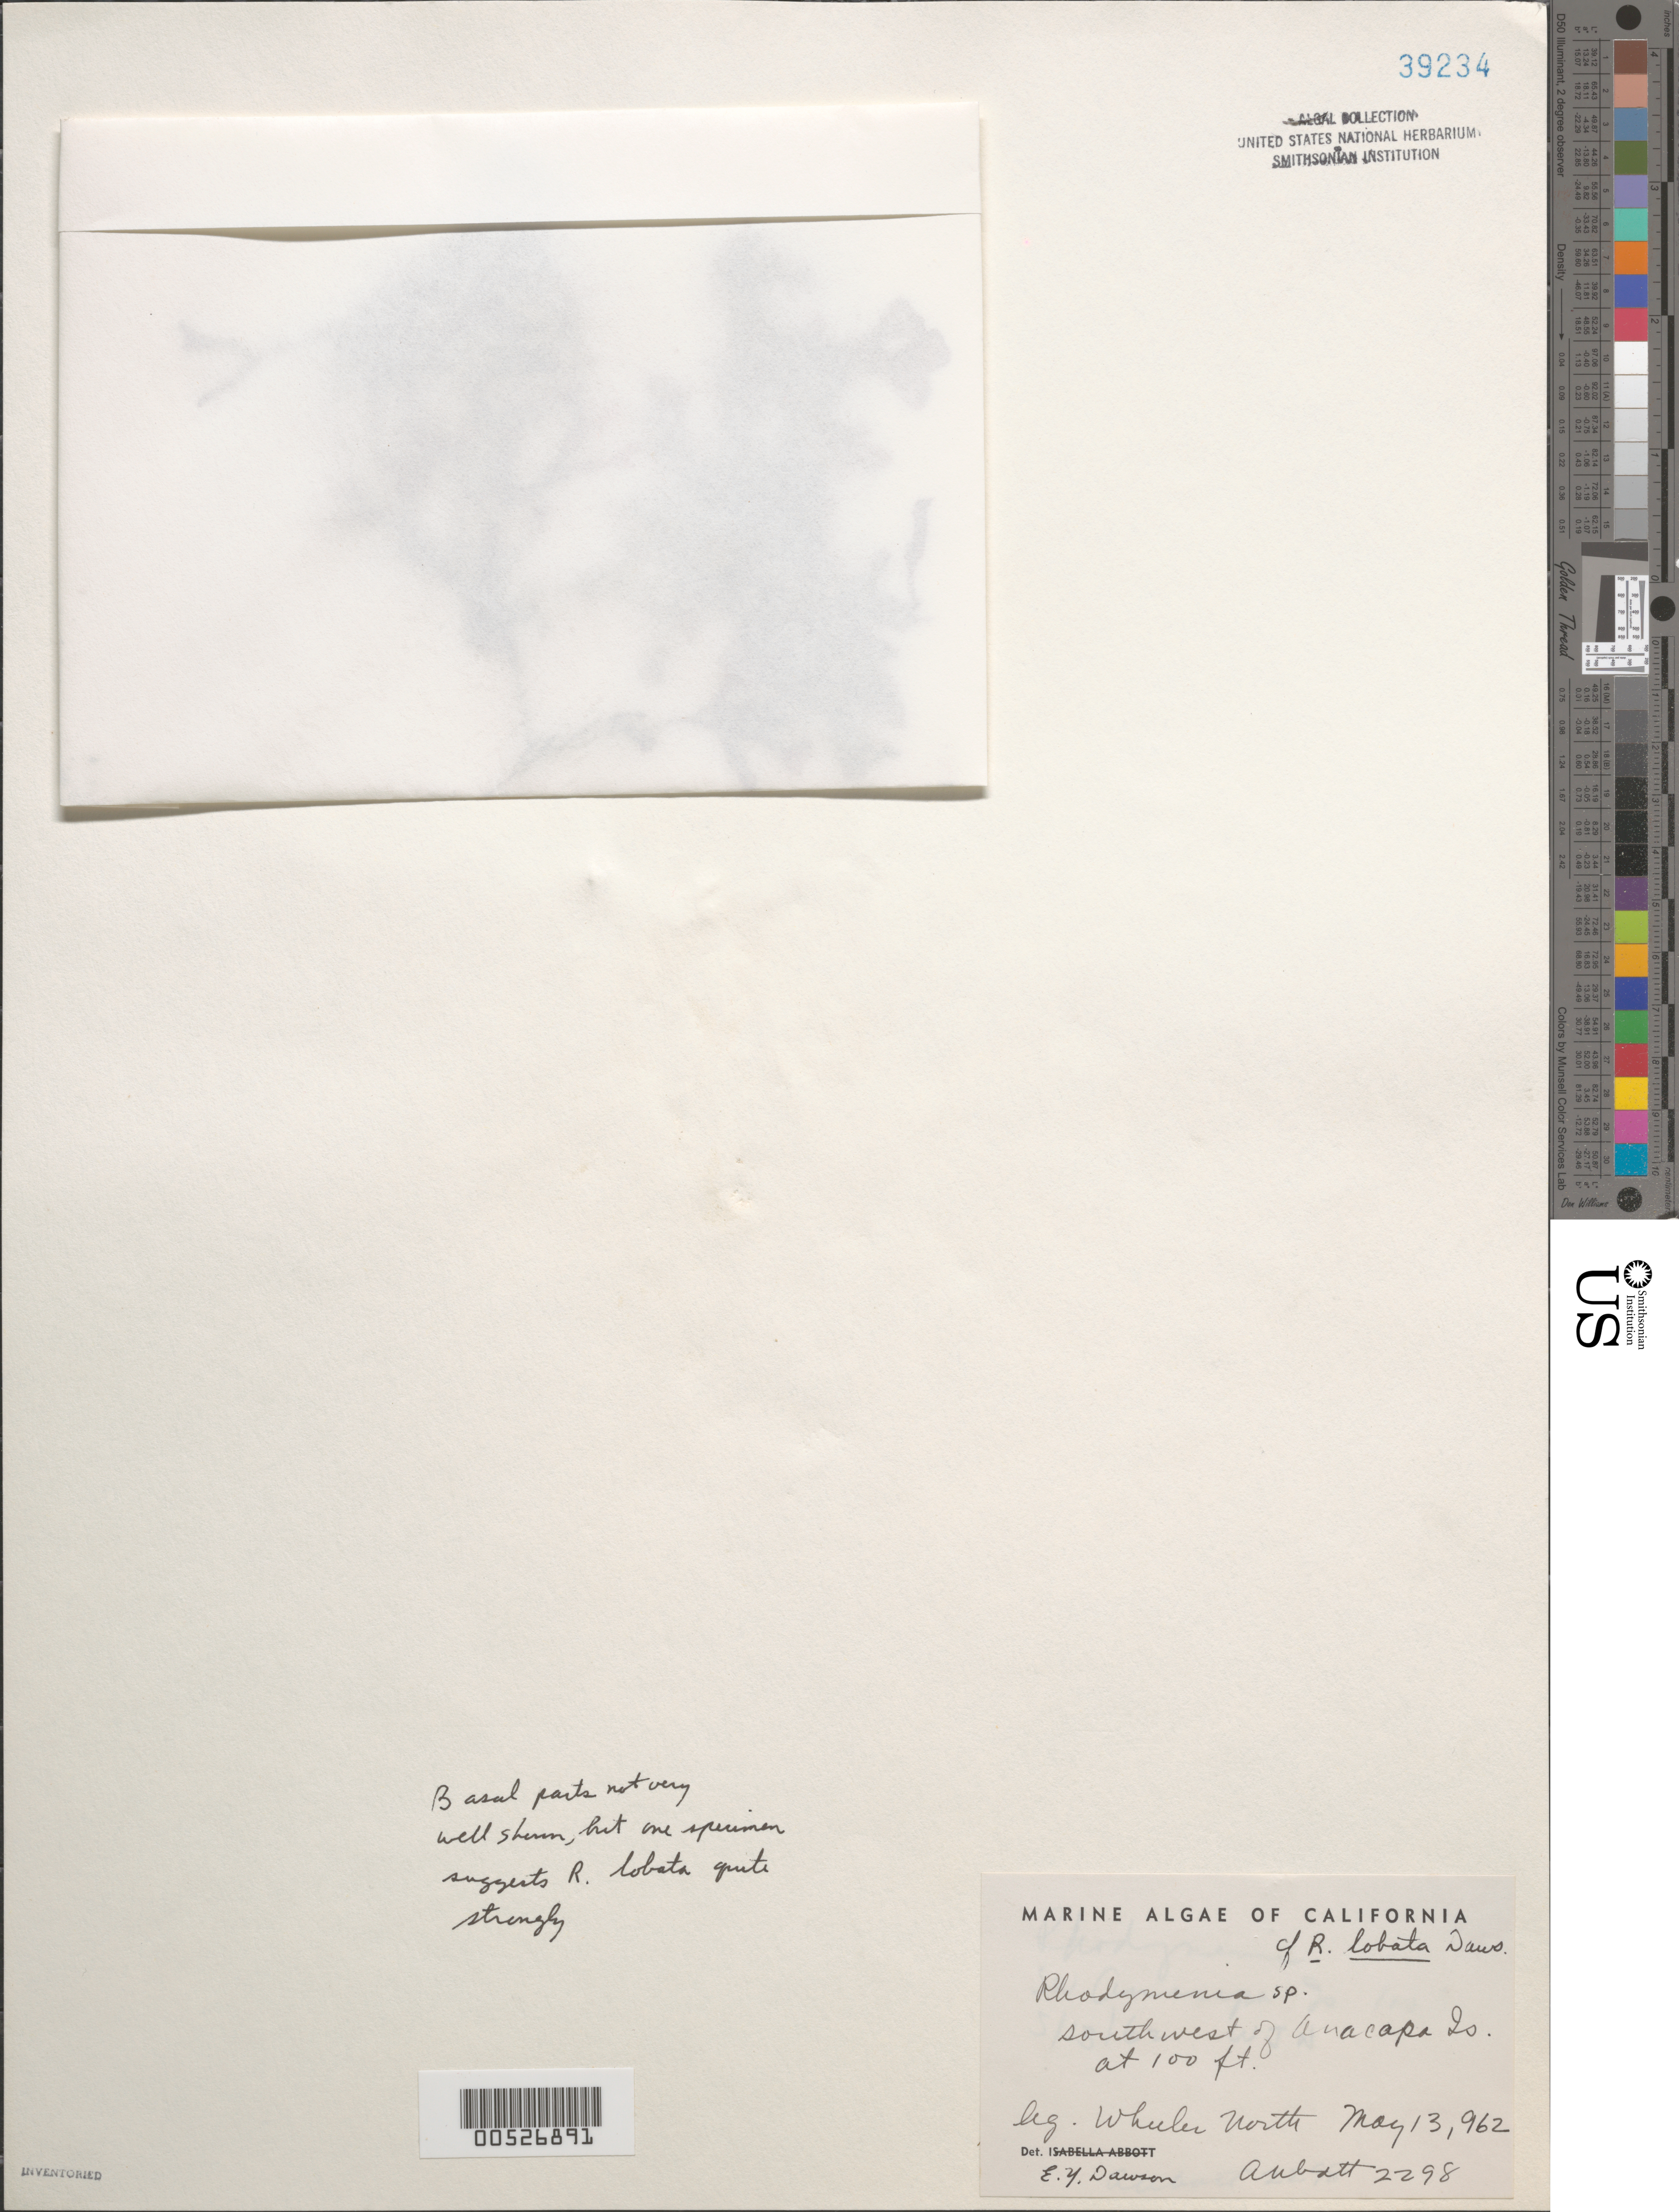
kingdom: Plantae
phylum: Rhodophyta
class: Florideophyceae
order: Rhodymeniales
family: Rhodymeniaceae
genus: Rhodymenia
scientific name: Rhodymenia lobata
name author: E.Y. Dawson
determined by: Dawson, E. Y.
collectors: W. North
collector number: IAA 2298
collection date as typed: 13 May 1962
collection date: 1962-05-13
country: United States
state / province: California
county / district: Ventura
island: Anacapa Island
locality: Southwest of Anacapa Island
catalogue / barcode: US 39234